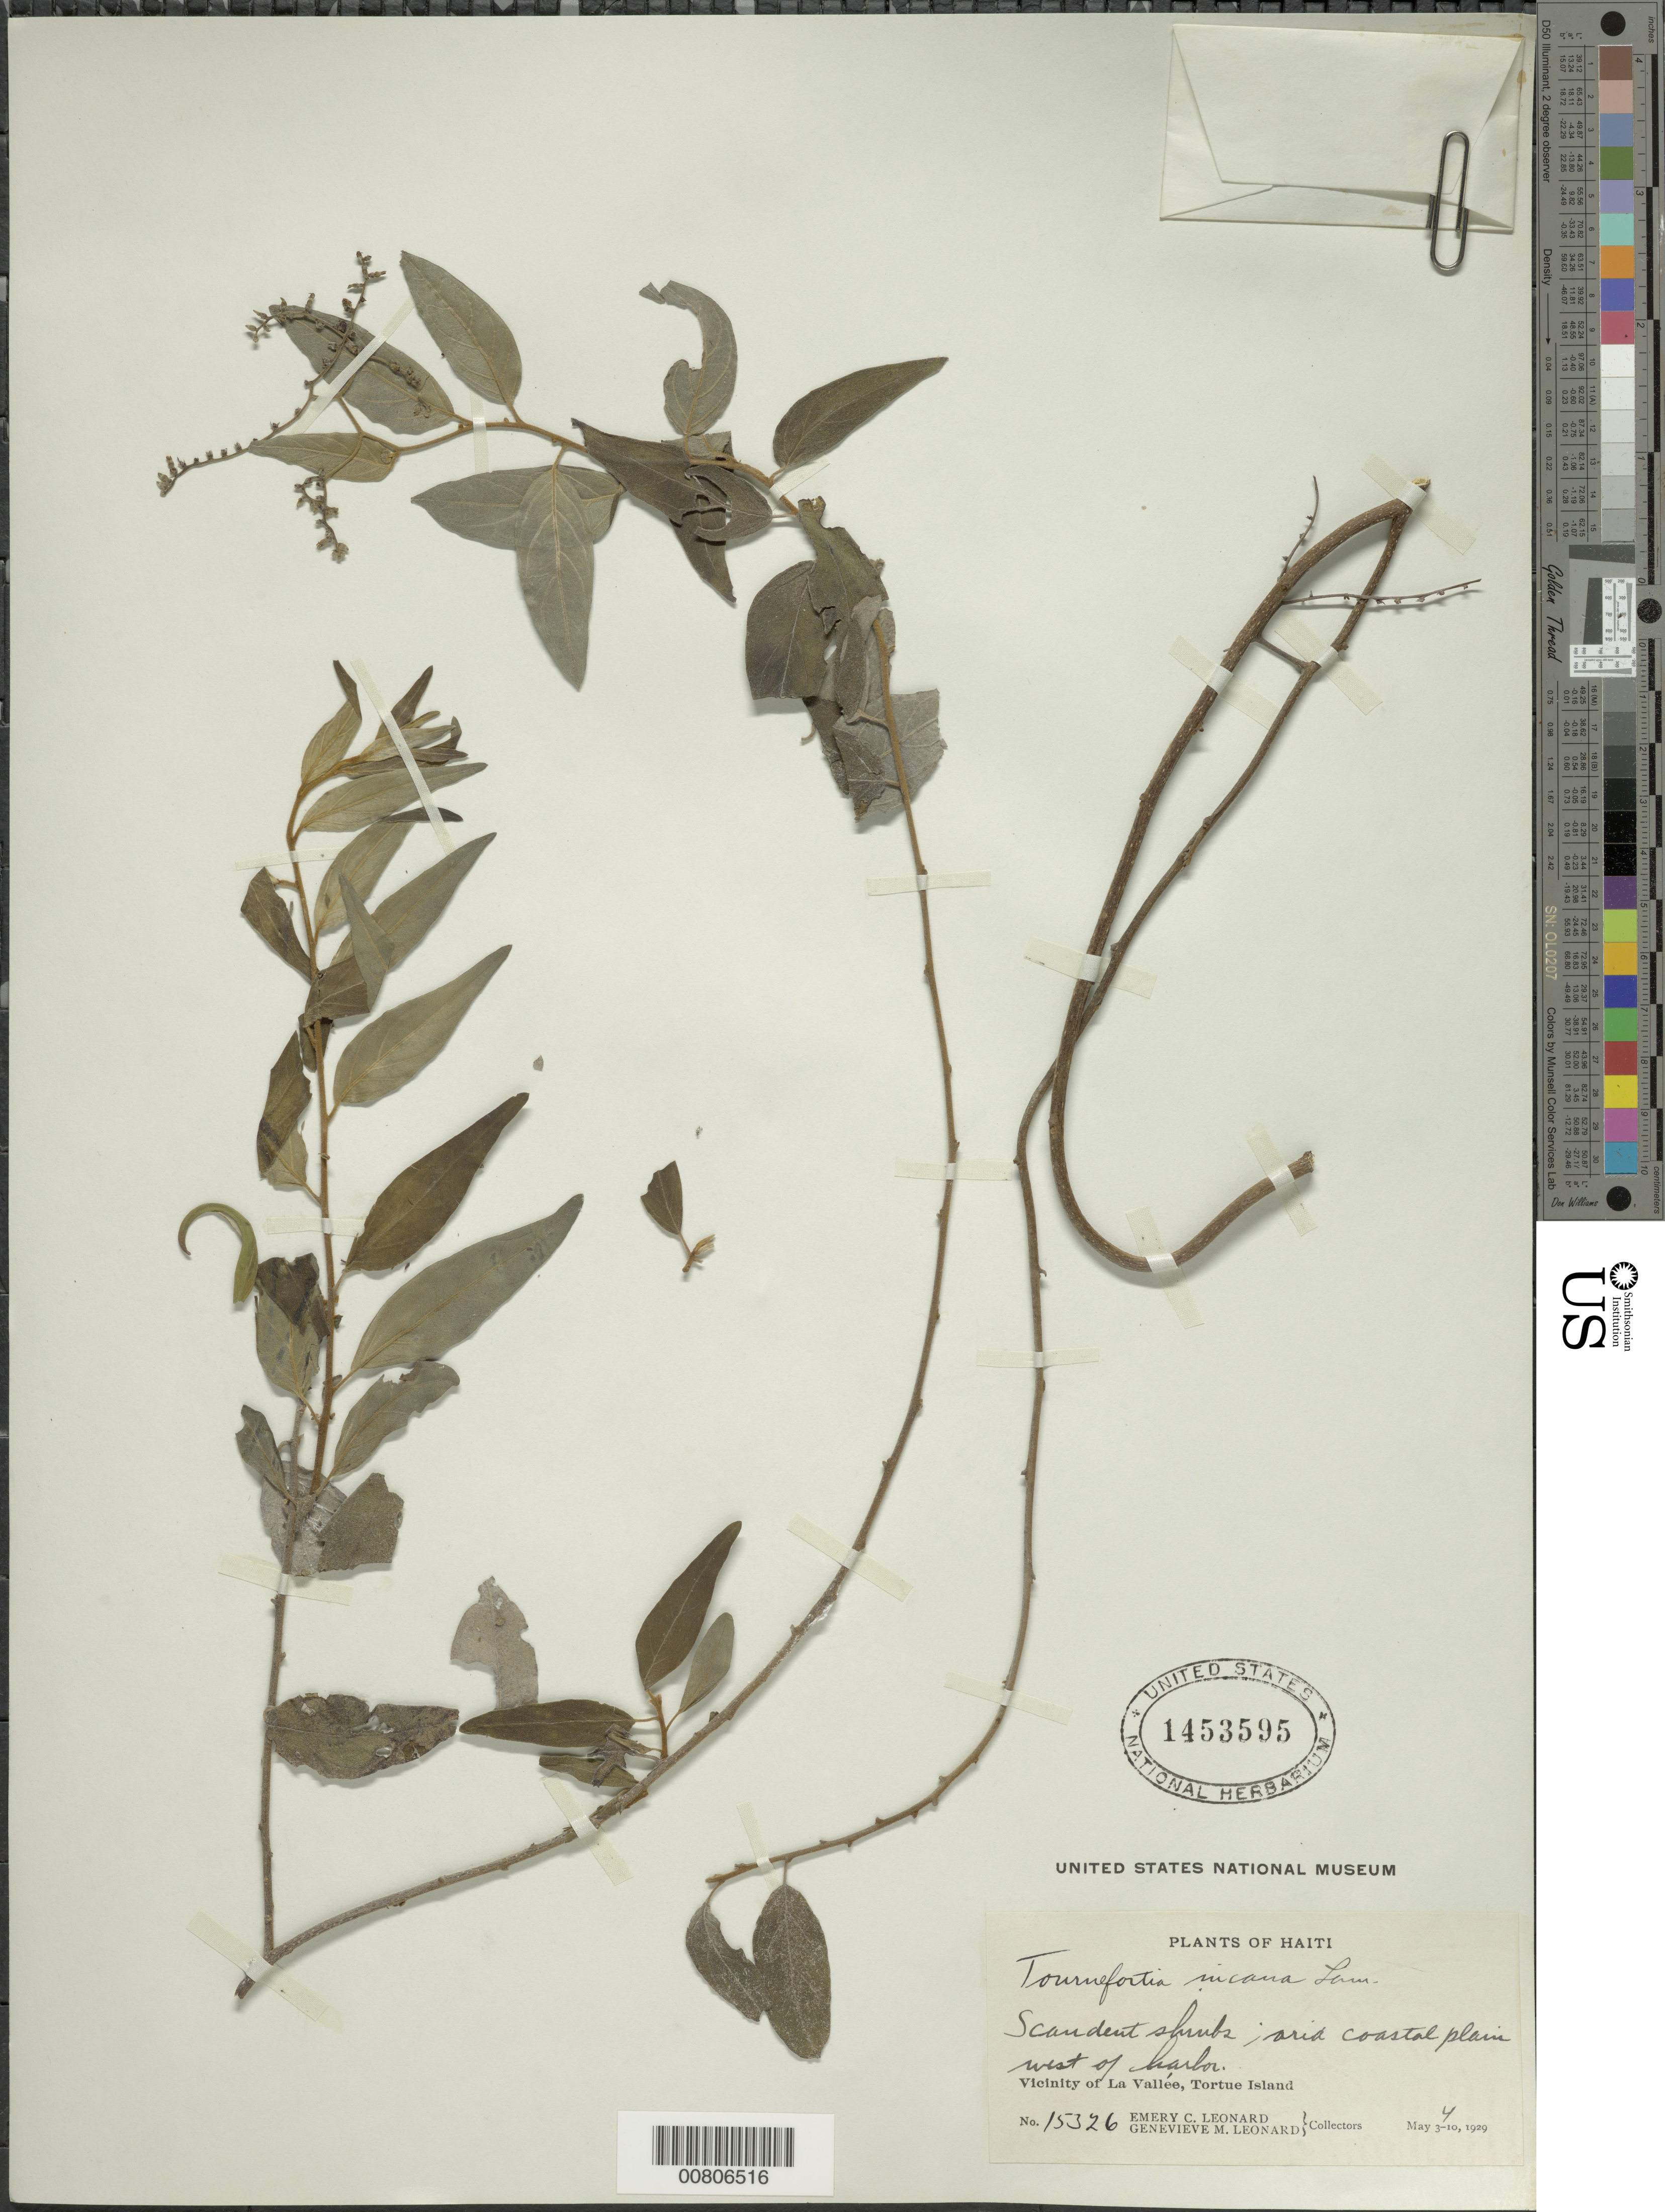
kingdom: Plantae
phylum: Tracheophyta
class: Magnoliopsida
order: Boraginales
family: Heliotropiaceae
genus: Tournefortia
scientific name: Tournefortia incana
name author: Lam.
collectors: E. C. Leonard & G. M. Leonard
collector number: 15326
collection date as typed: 04 May 1929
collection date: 1929-05-04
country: Haiti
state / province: Nord-Óuest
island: Île de la Tortue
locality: La Vallée vicinity, Tortue Island, W of harbor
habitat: Arid coastal plain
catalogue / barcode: US 1453595